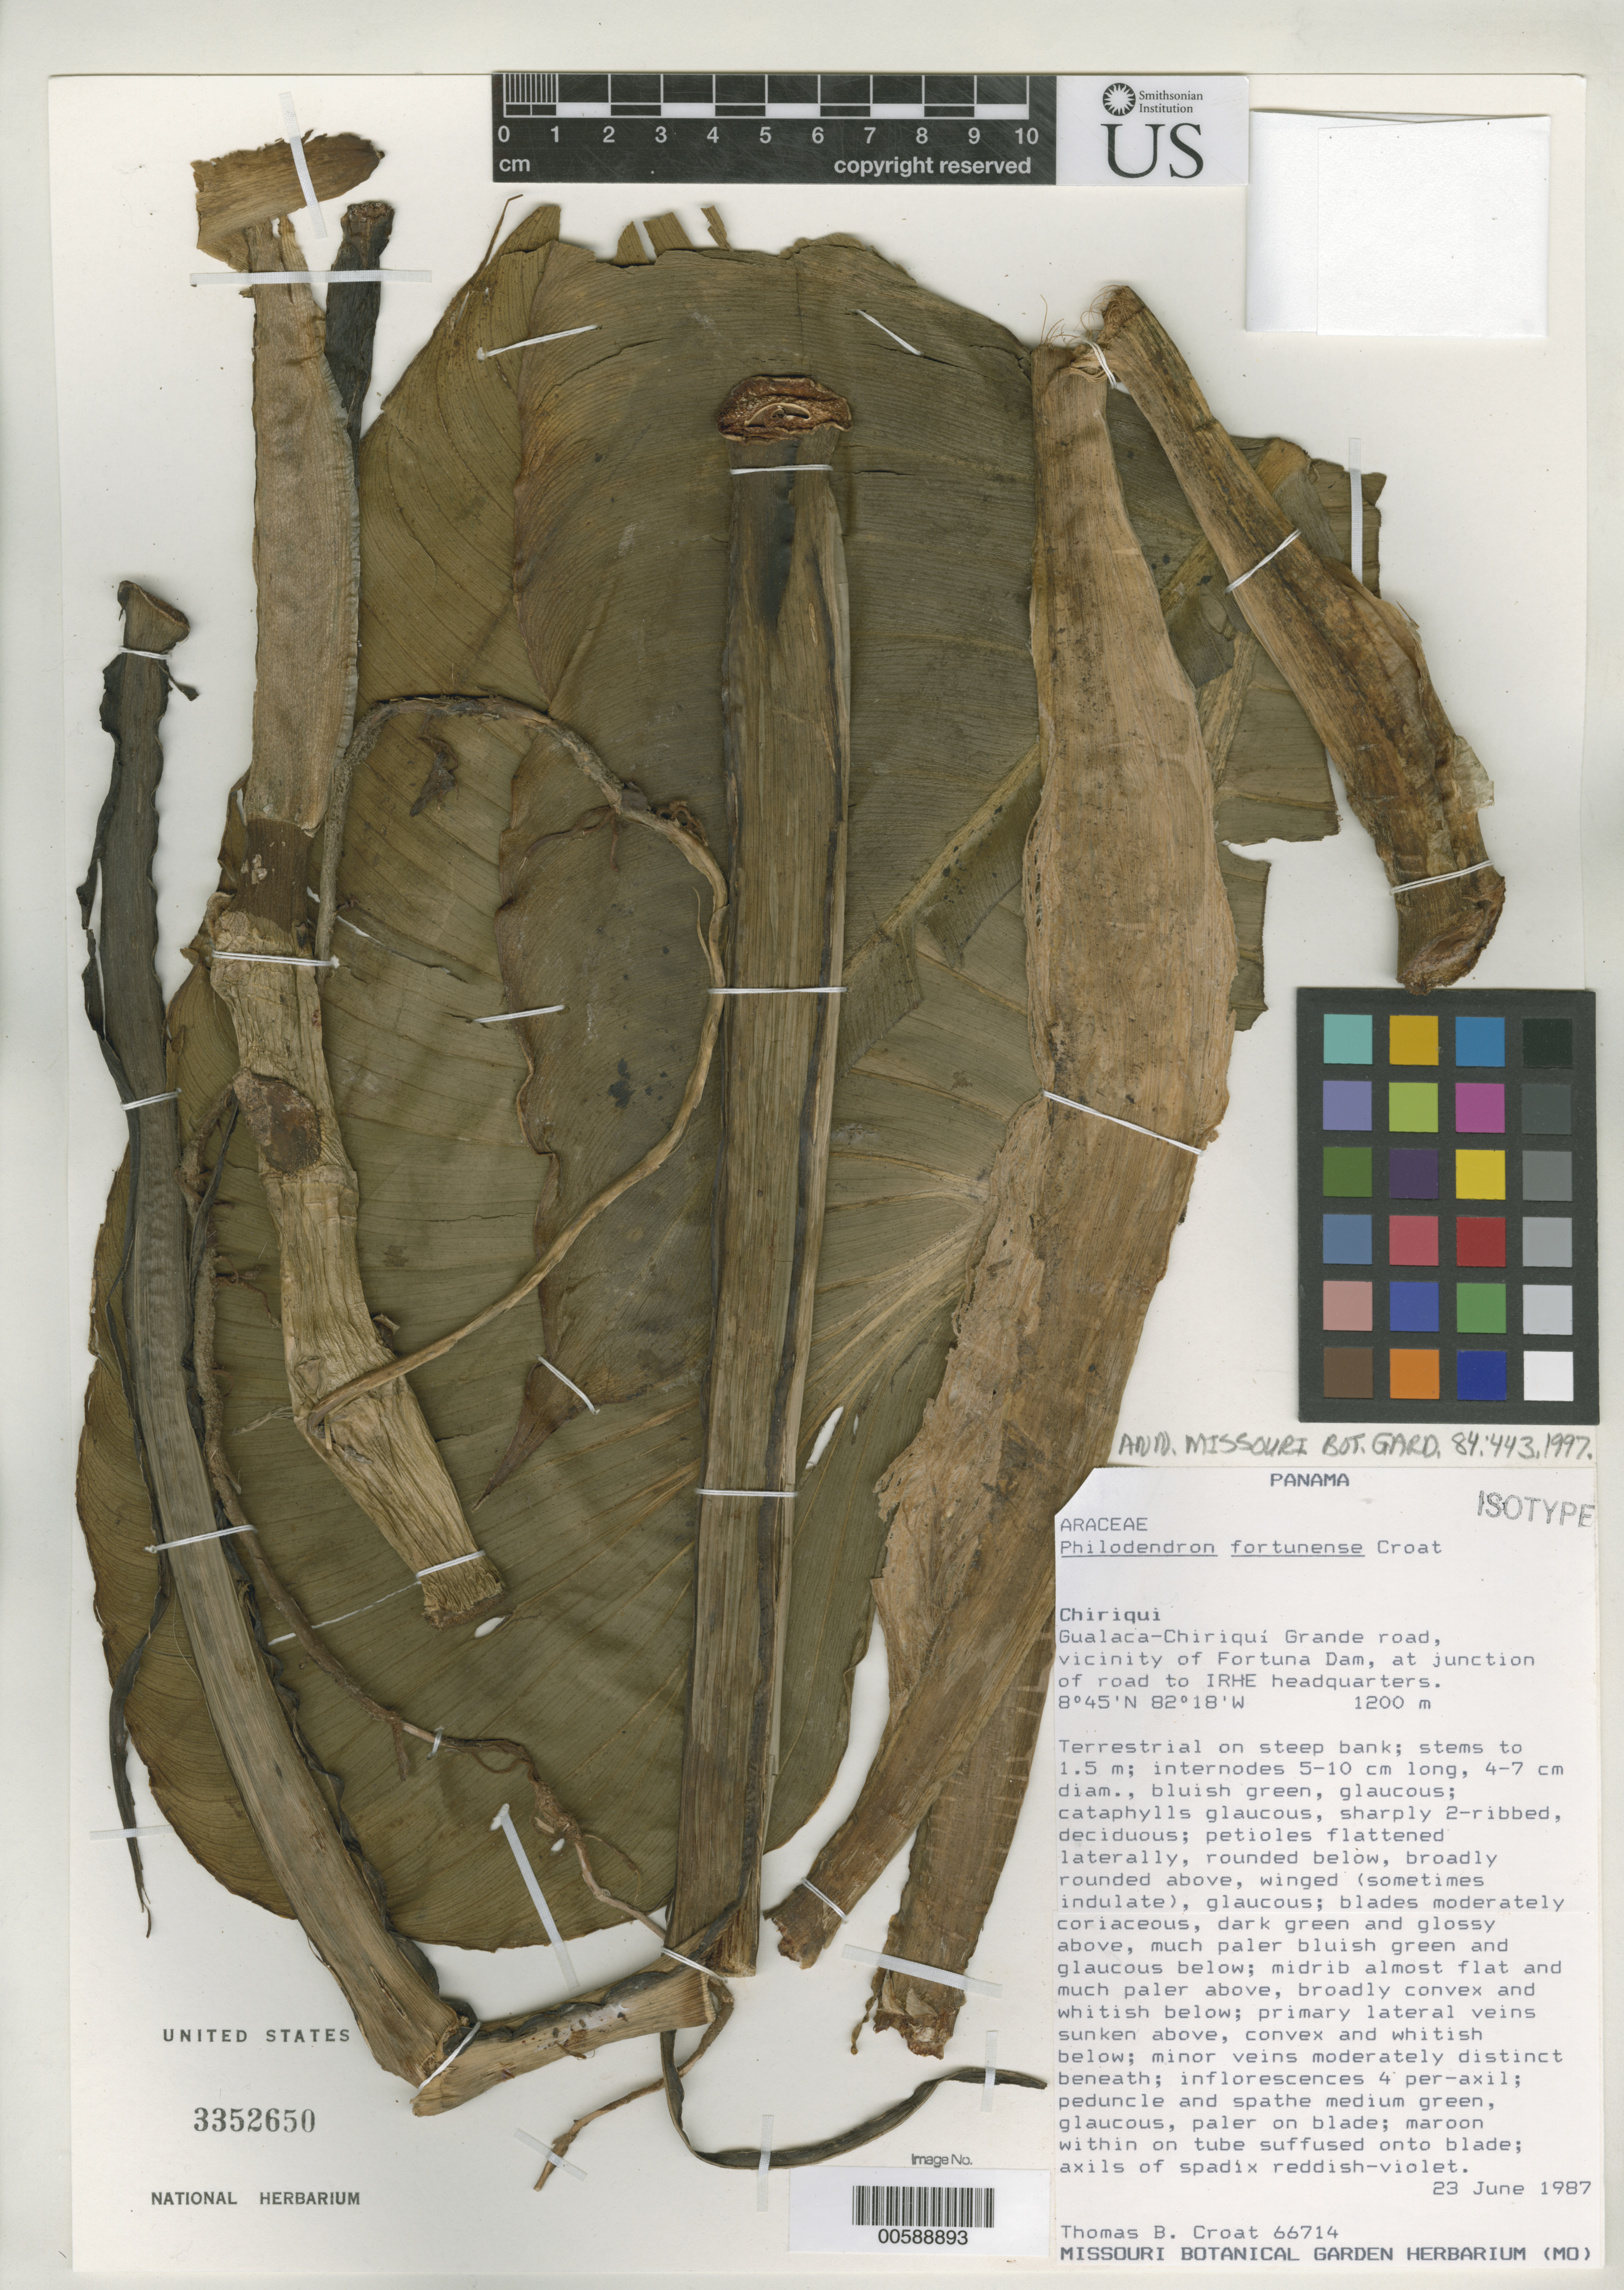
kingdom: Plantae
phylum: Tracheophyta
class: Liliopsida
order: Alismatales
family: Araceae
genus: Philodendron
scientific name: Philodendron fortunense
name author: Croat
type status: Isotype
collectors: T. B. Croat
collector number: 66714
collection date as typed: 23 Jun 1987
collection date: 1987-06-23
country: Panama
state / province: Chiriquí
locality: Gualaca - Chiriqui Grande road, vicinity of Fortuna Dam, junction of road to IRHE headquarters.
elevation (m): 1200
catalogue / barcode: US 3352650